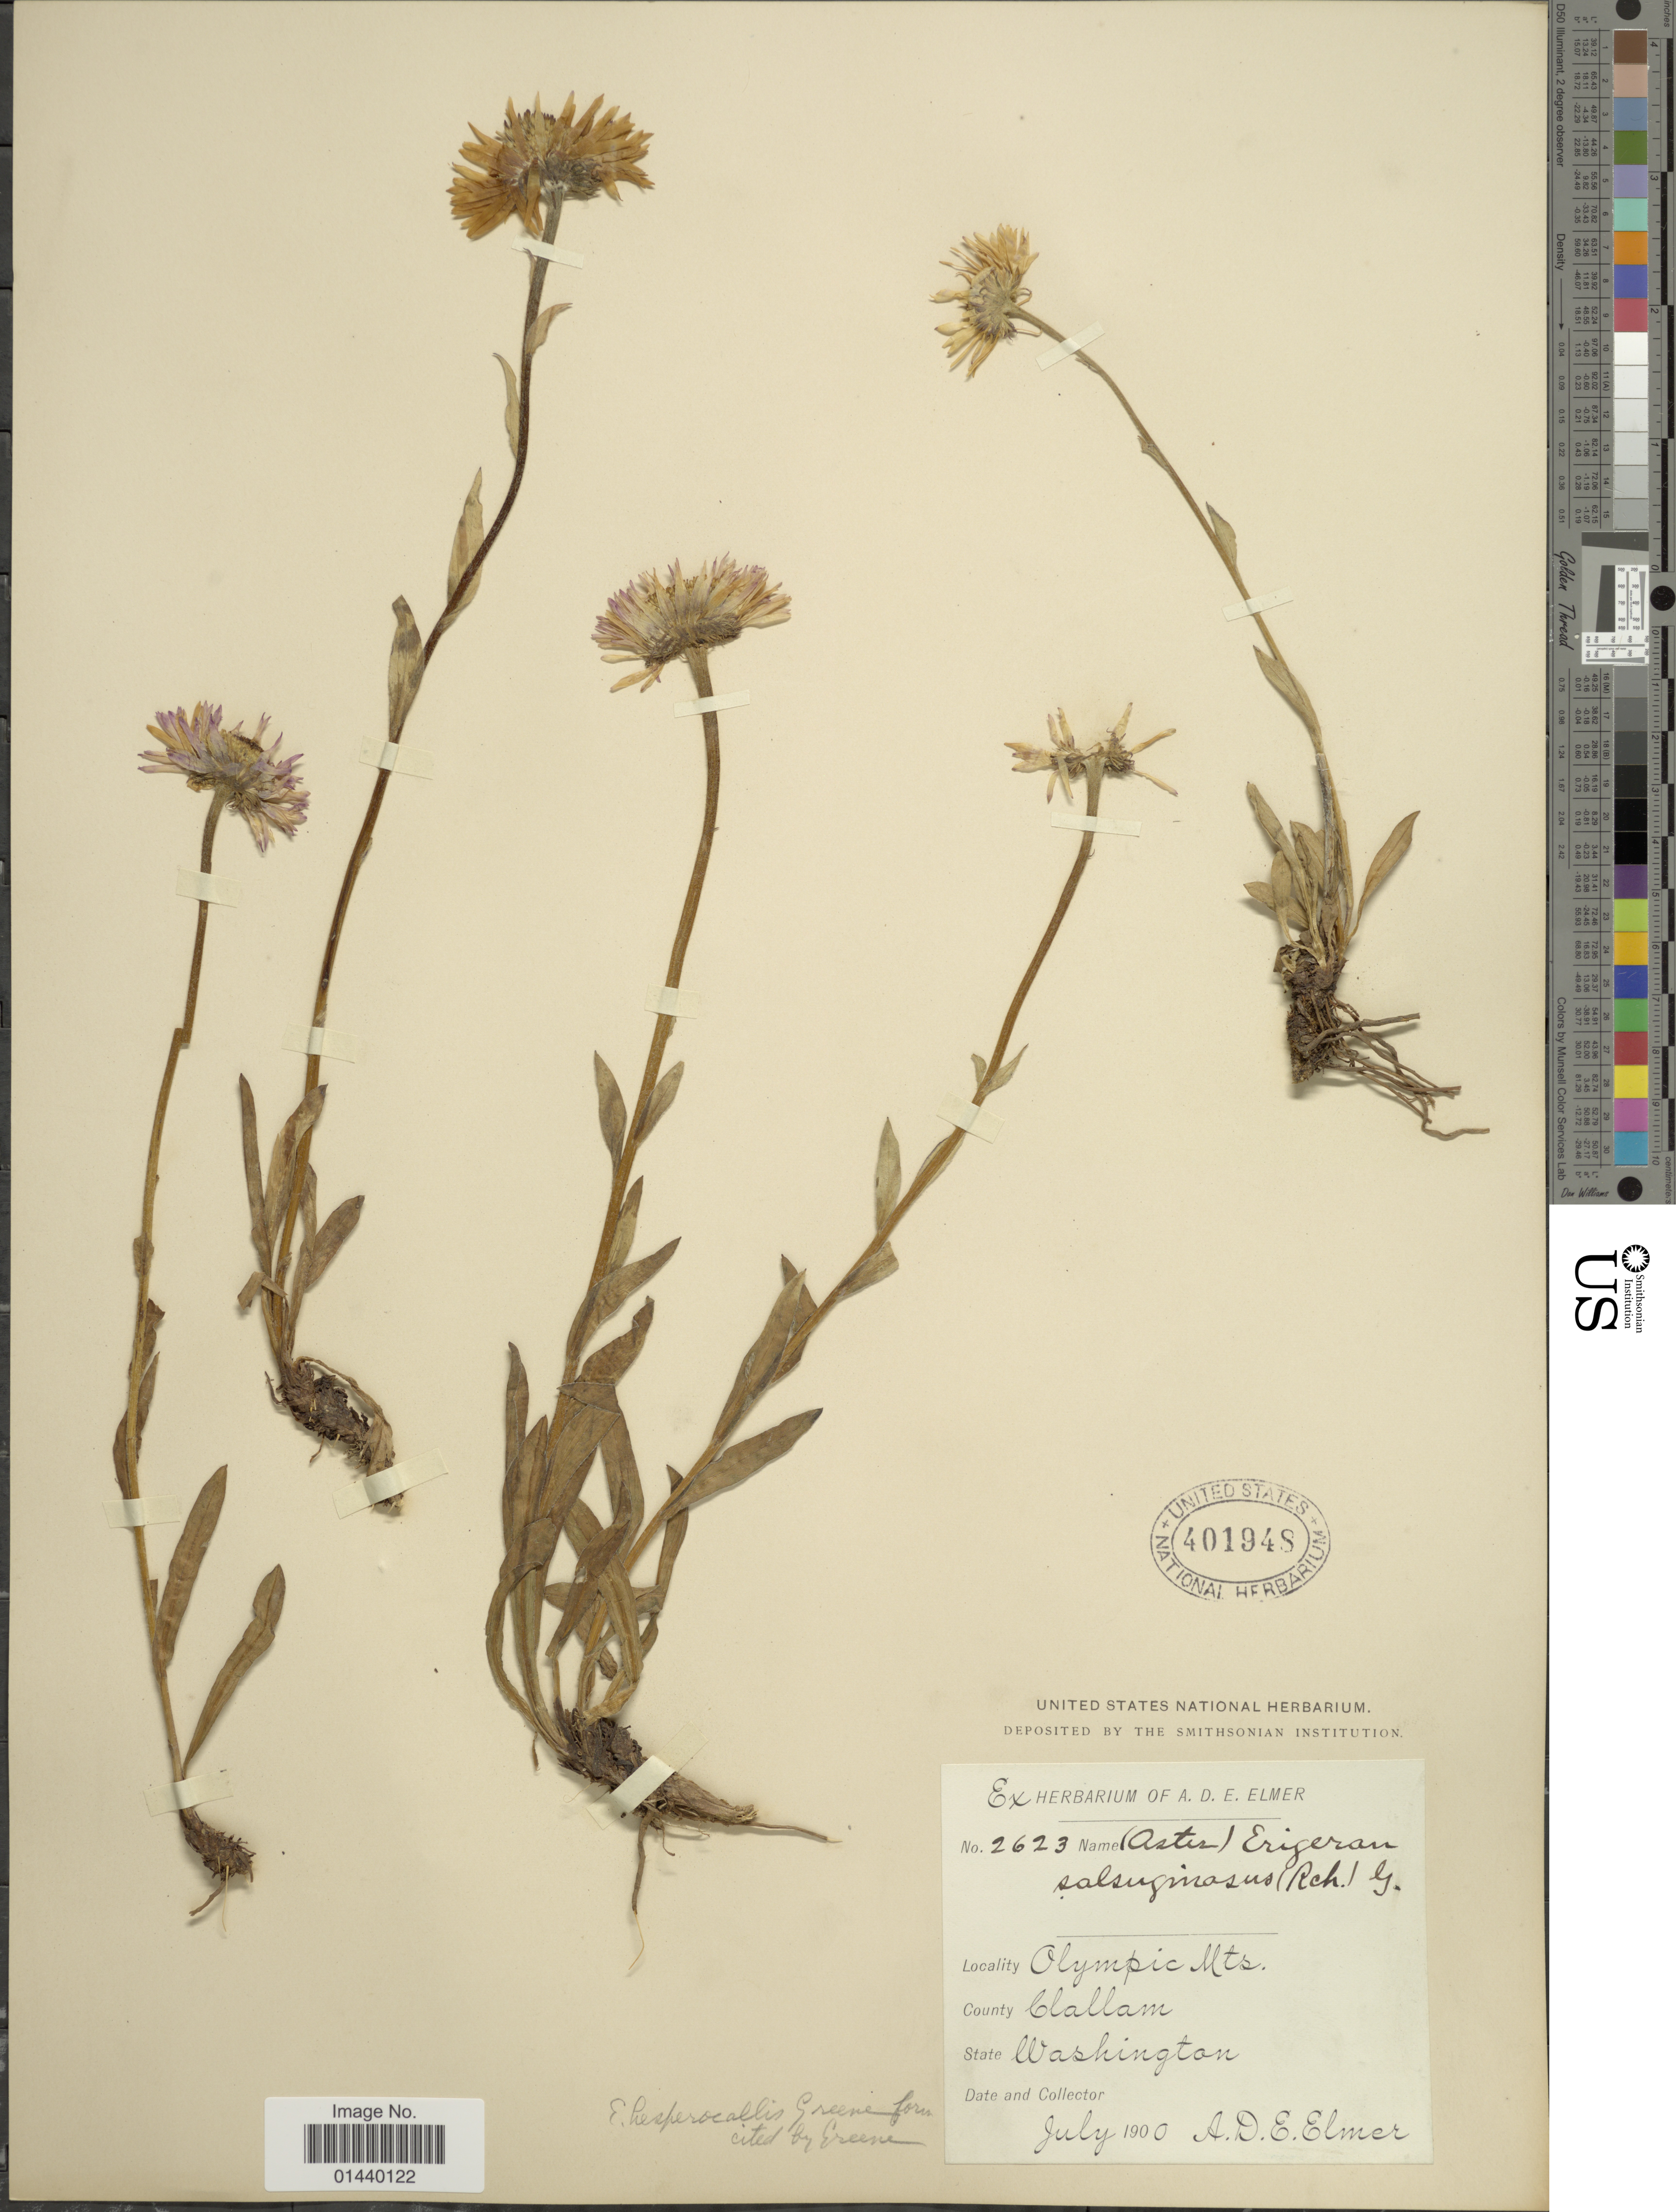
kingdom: Plantae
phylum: Tracheophyta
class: Magnoliopsida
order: Asterales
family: Asteraceae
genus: Erigeron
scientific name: Erigeron salsuginosus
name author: (Richardson ex R. Br.) A. Gray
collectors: A. D. E. Elmer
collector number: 2623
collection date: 1900-07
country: United States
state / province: Washington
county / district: Clallam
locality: Olympic Mts. County Clallam. State Washington.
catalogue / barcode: US 401948